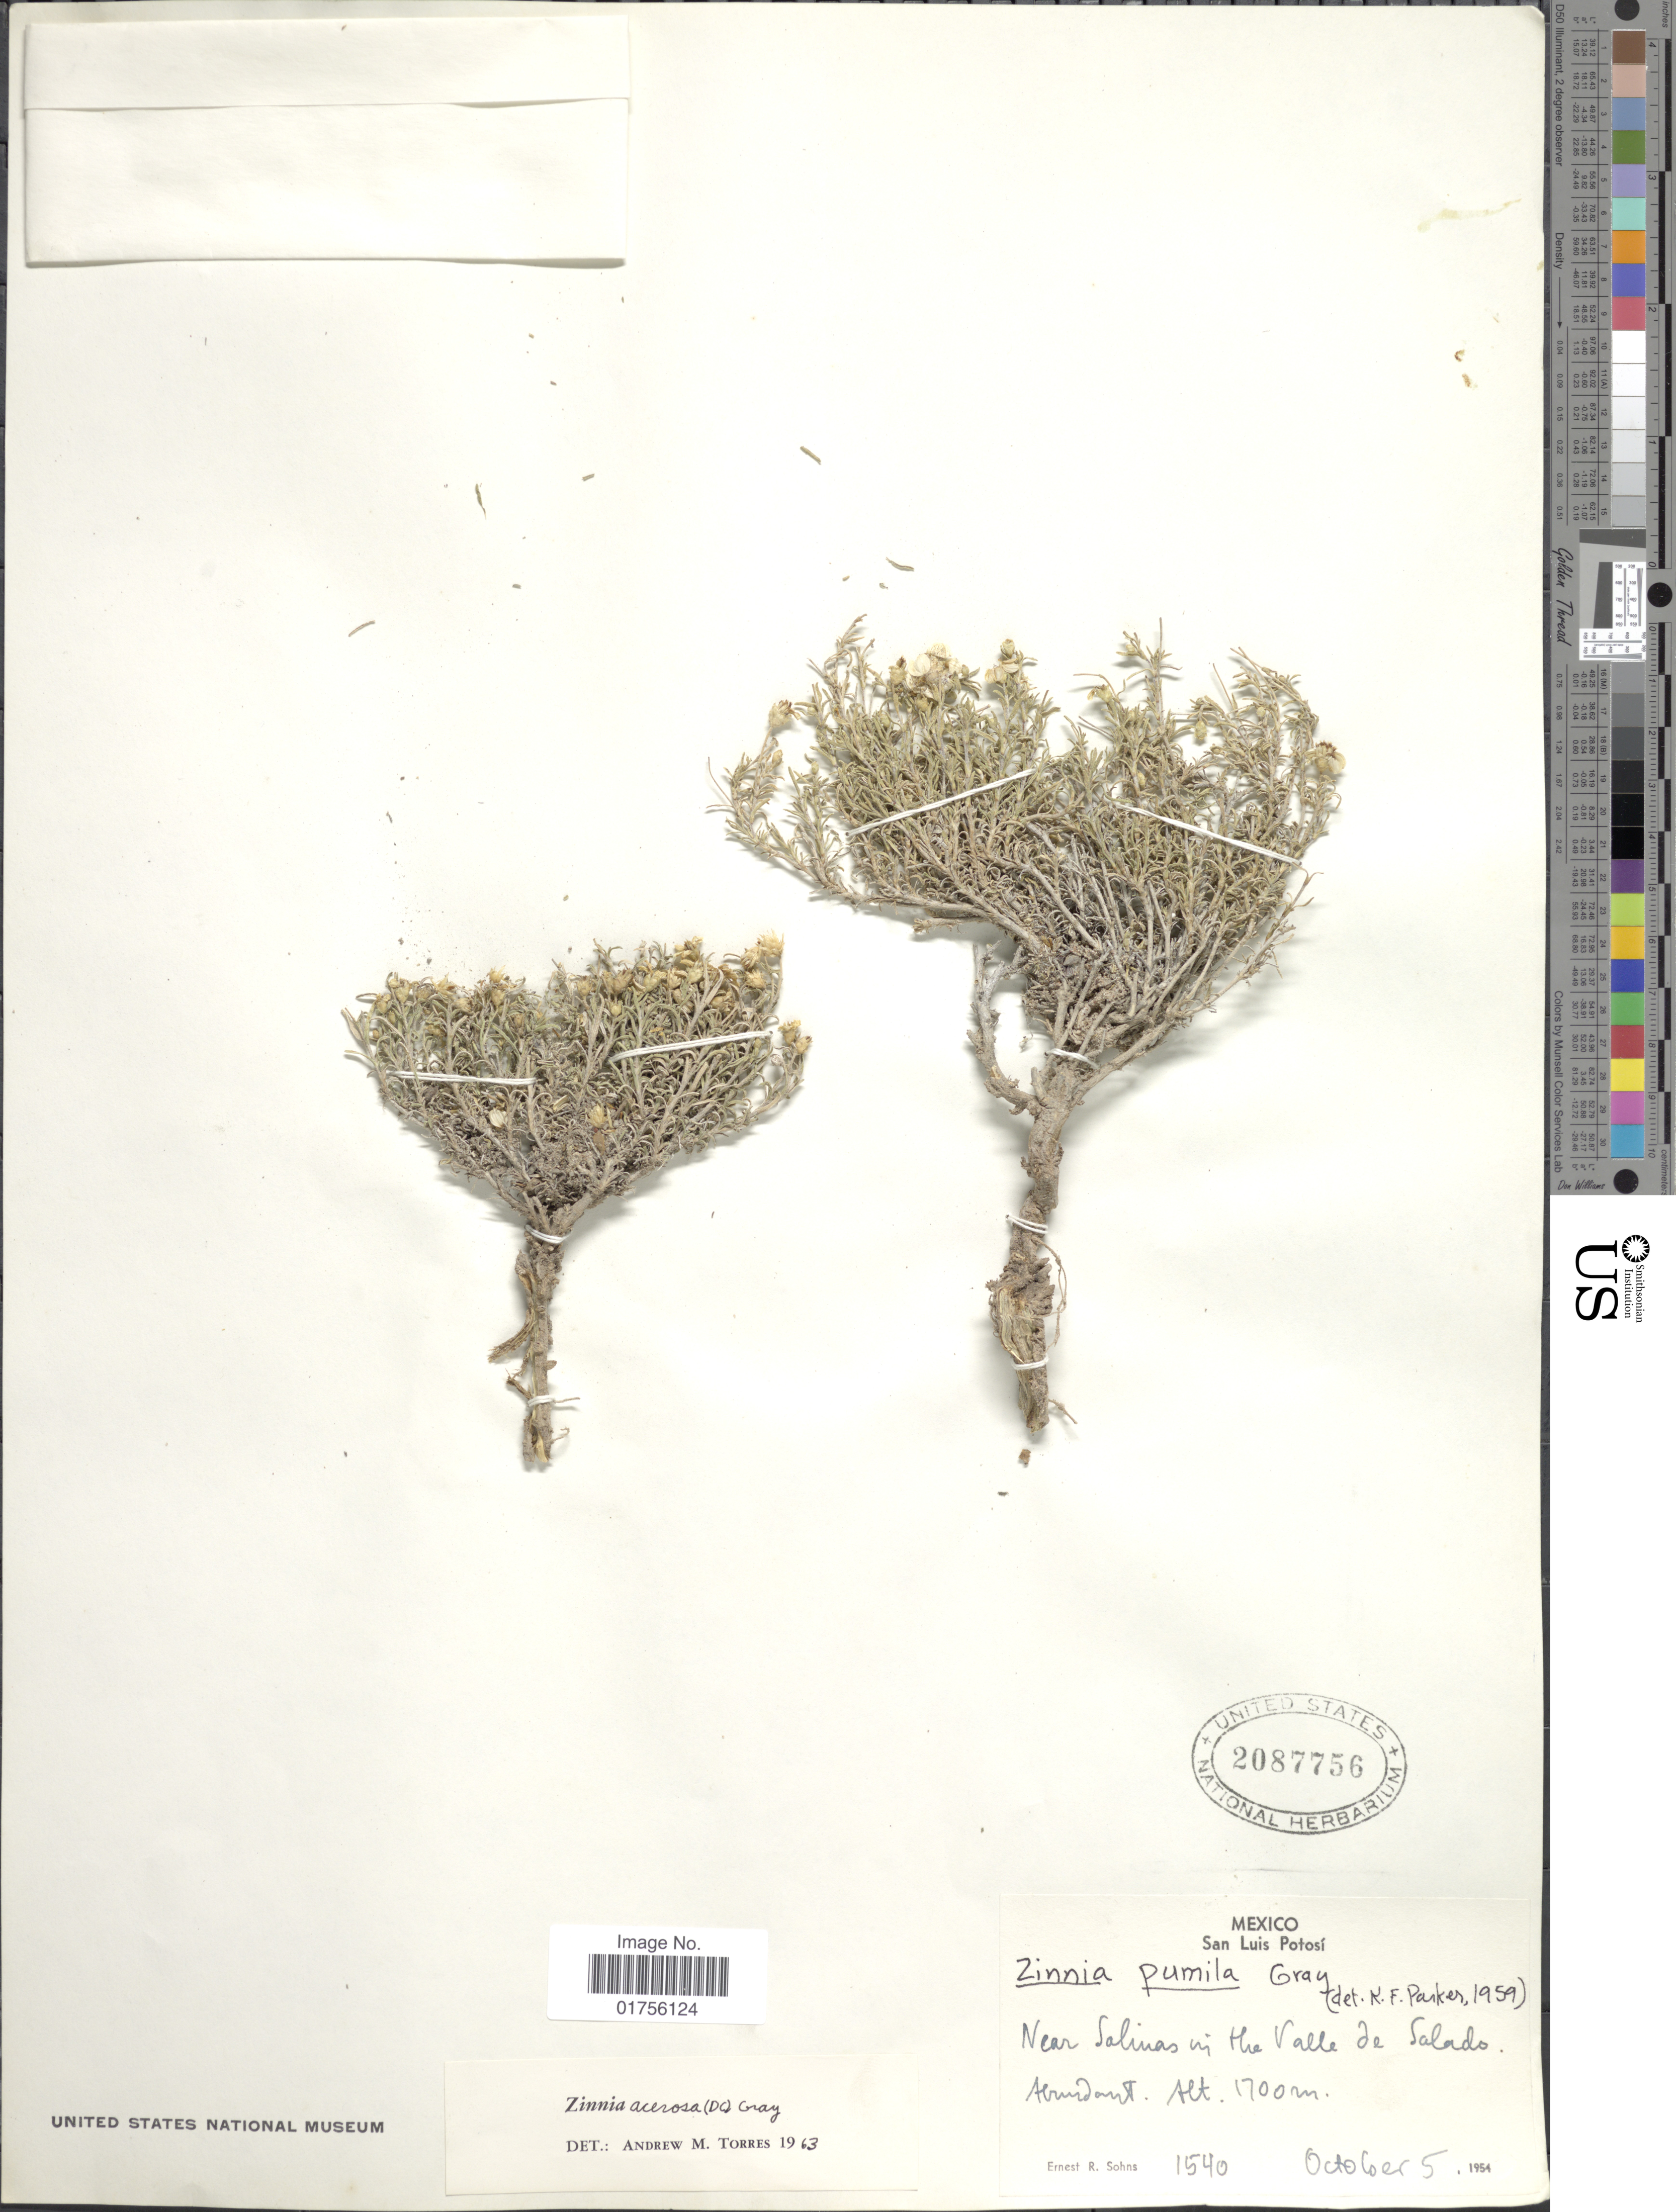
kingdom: Plantae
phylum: Tracheophyta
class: Magnoliopsida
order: Asterales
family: Asteraceae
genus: Zinnia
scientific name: Zinnia acerosa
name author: (DC.) A. Gray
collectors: E. R. Sohns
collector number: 1540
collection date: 1954-10-05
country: Mexico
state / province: San Luis Potosí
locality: San Luis Potosi, Near Salinas in the Valle de Salado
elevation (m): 1700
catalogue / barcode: US 2087756